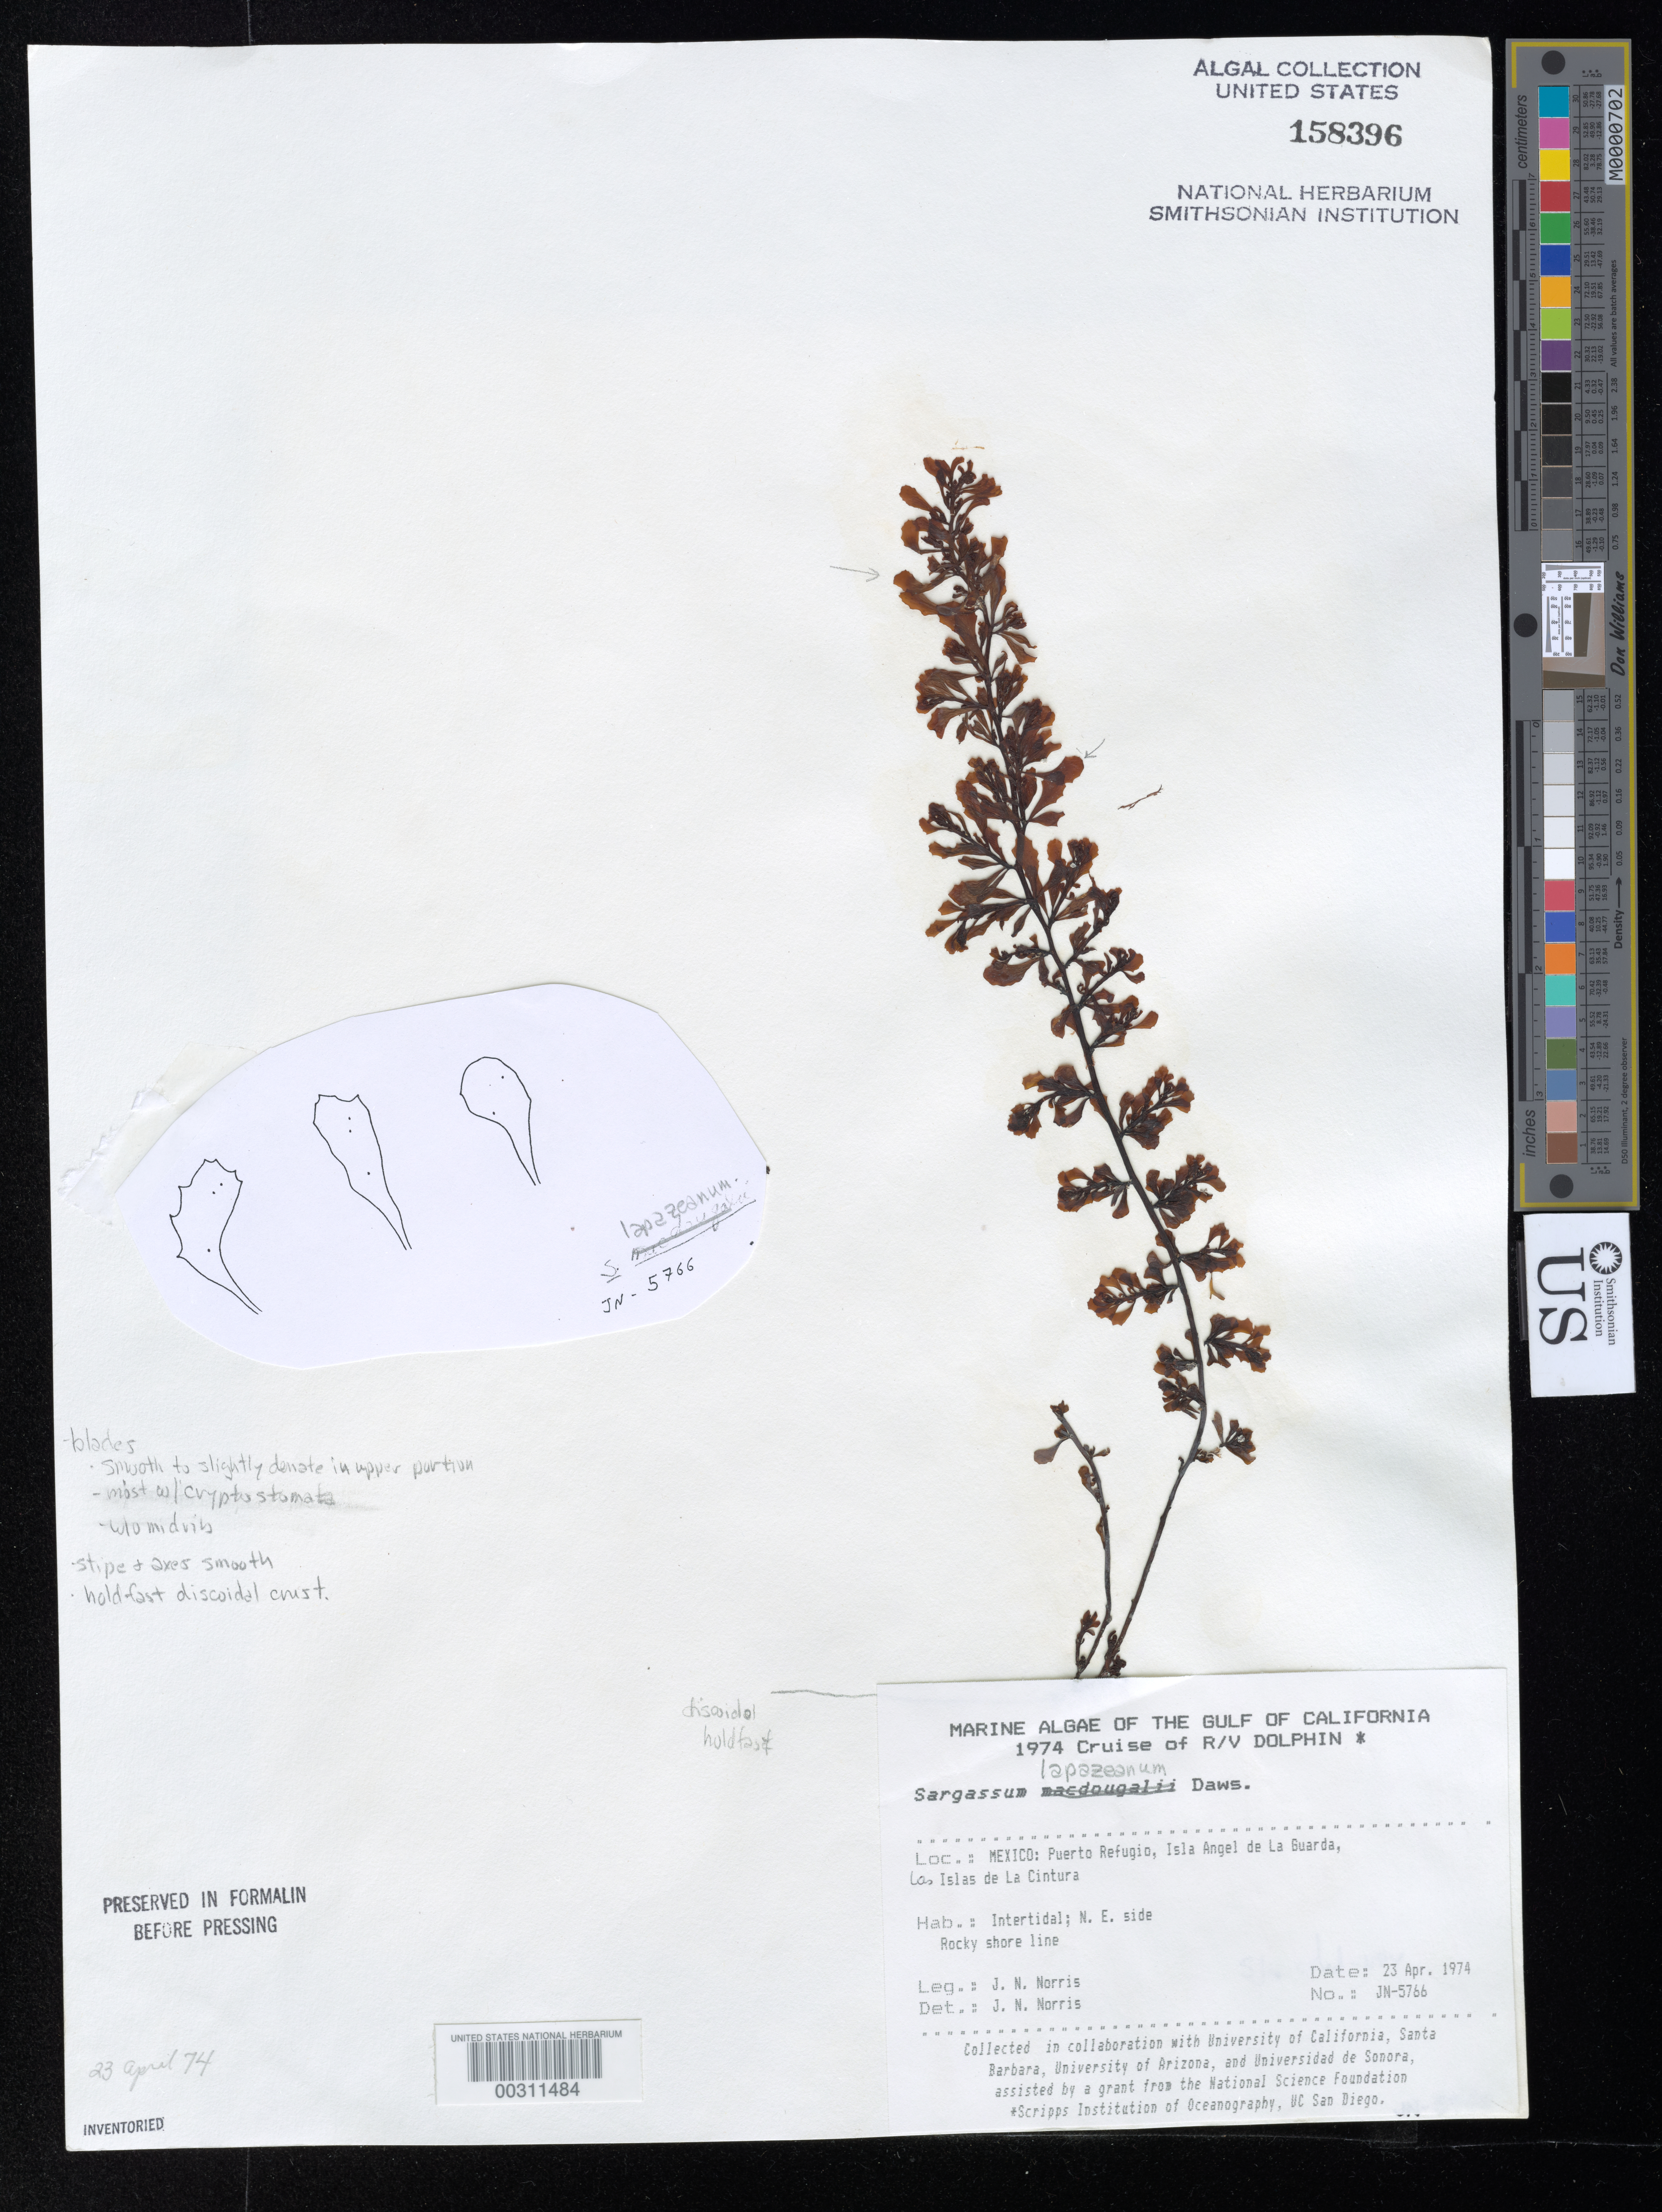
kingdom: Chromista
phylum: Ochrophyta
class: Phaeophyceae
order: Fucales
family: Sargassaceae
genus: Sargassum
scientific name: Sargassum lapazeanum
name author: Setch. & N.L. Gardner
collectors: J. N. Norris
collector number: JN-5766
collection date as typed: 23 Apr 1974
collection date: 1974-04-23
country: Mexico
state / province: Baja California Norte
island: Isla Angel de la Guarda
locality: Puerto Refugio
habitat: Intertidal, N.E. side. Rocky shore line.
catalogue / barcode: US 158396